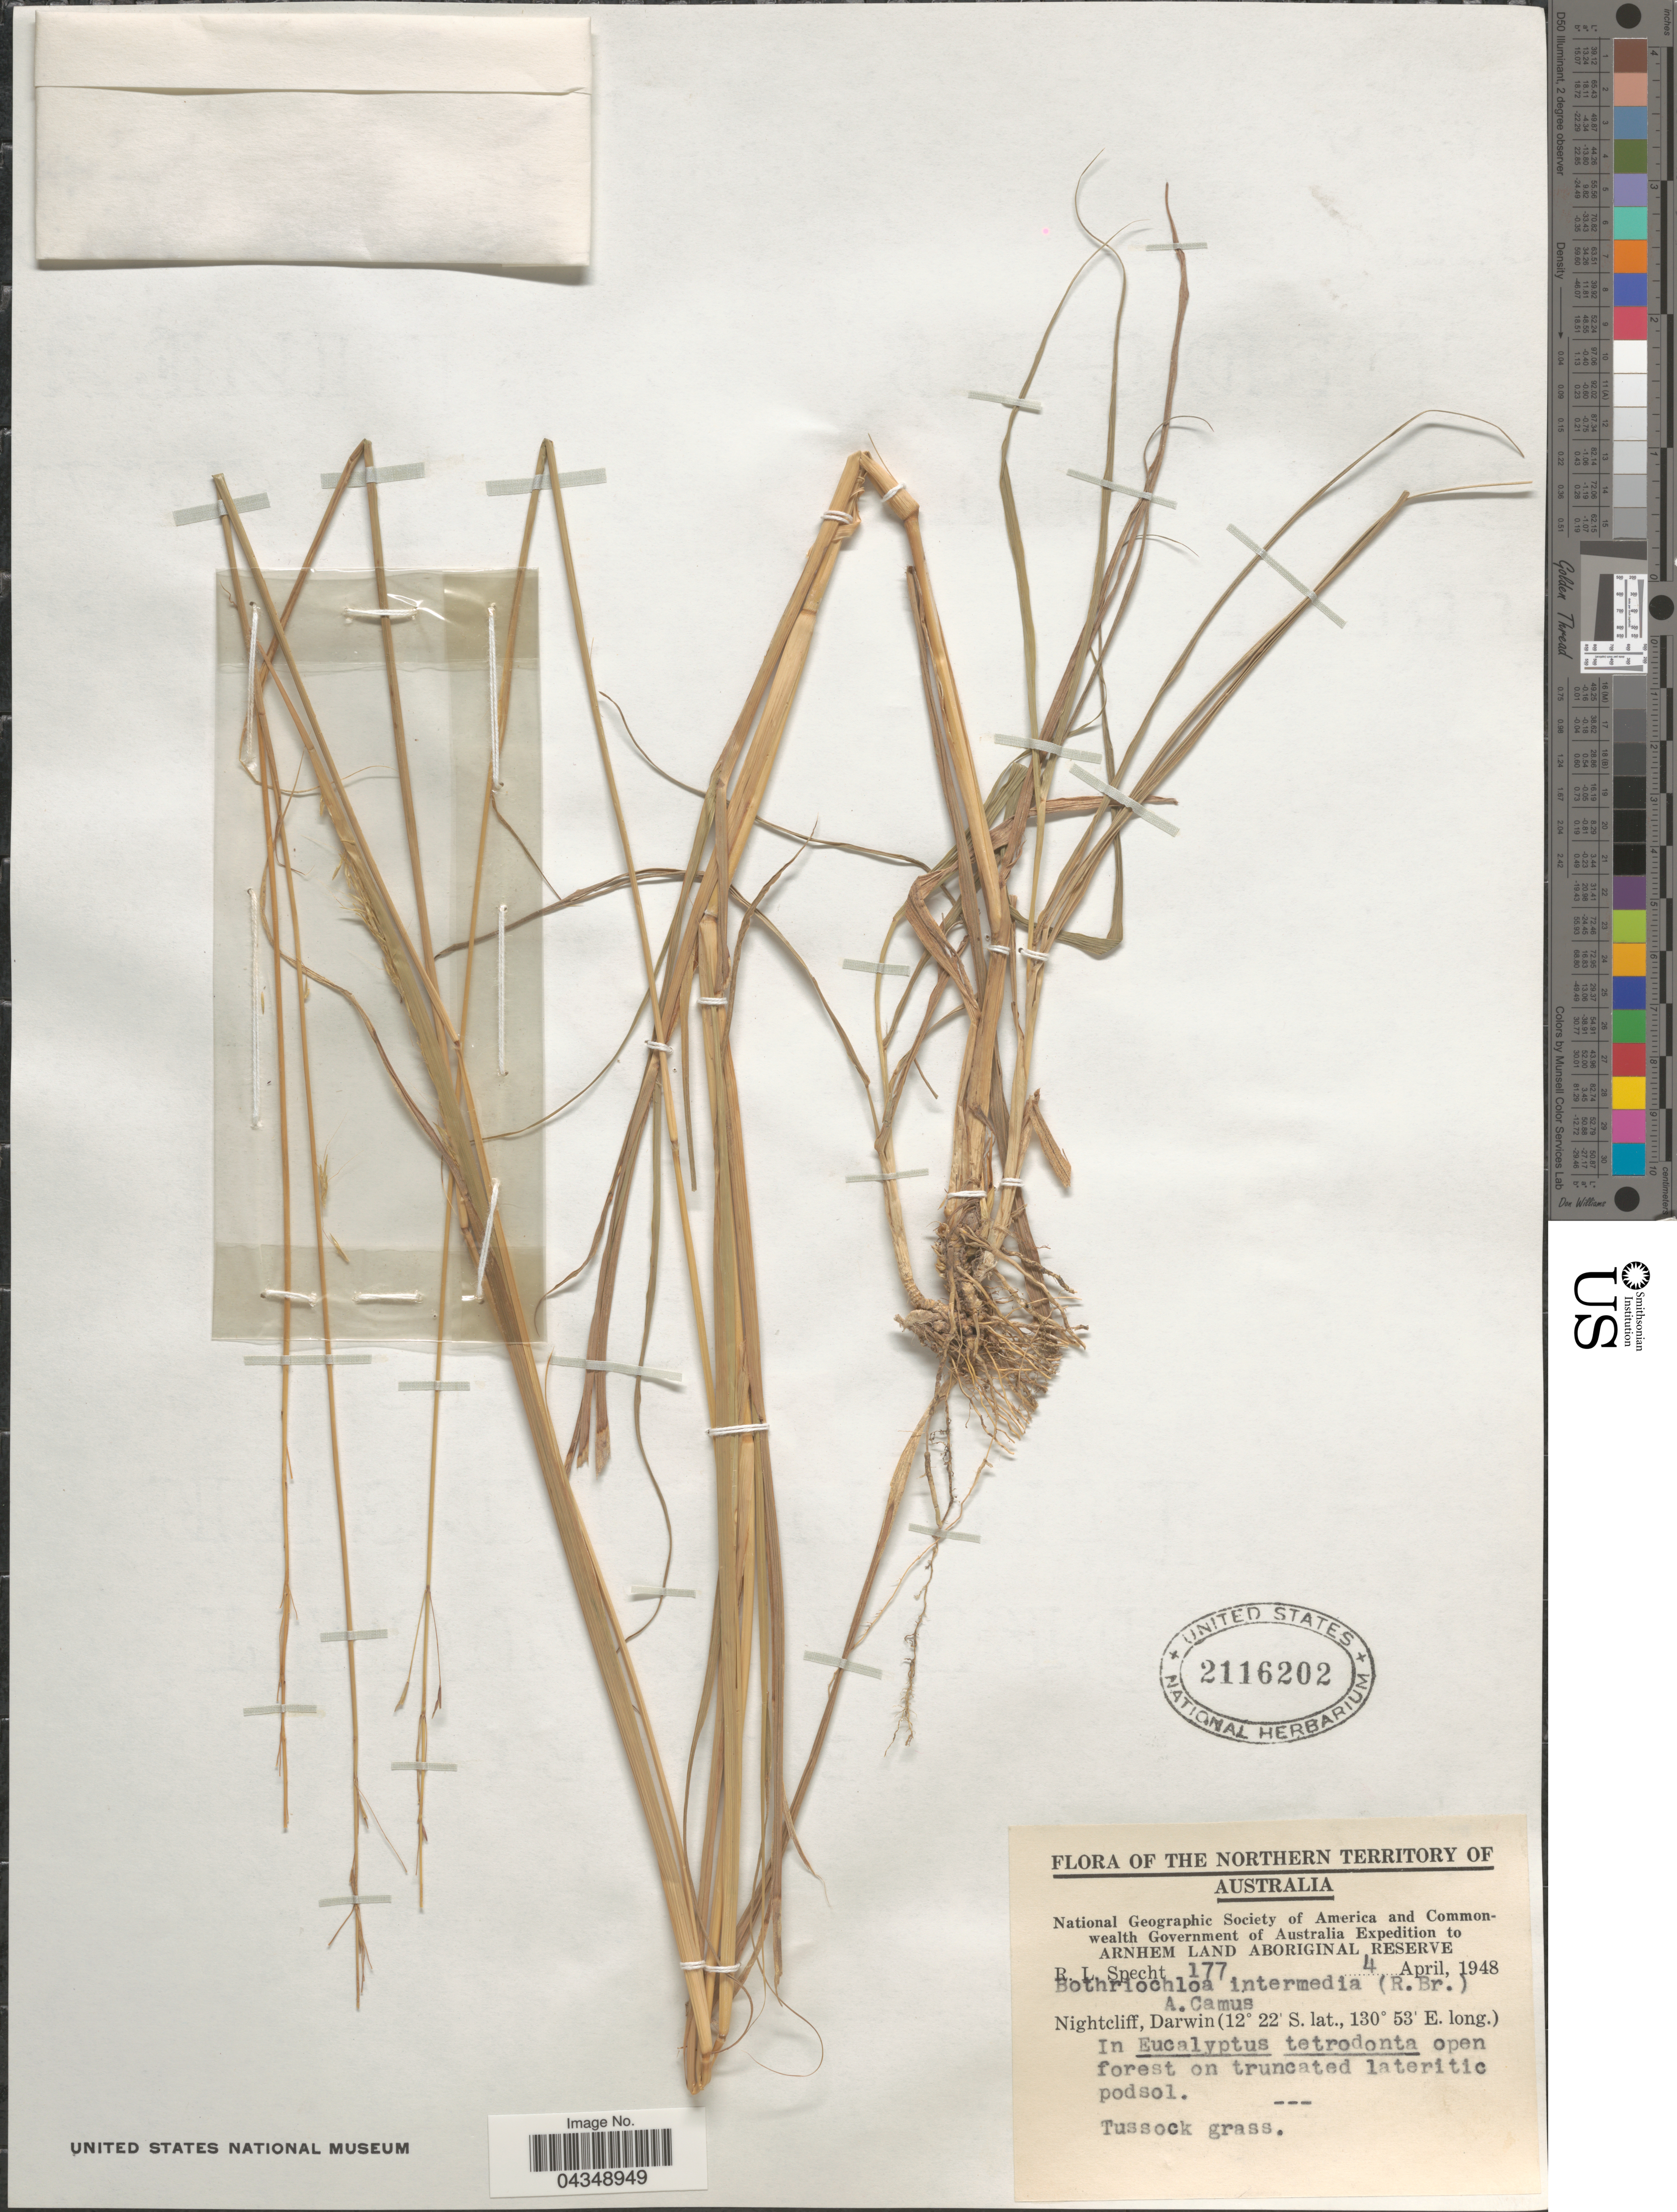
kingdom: Plantae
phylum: Tracheophyta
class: Liliopsida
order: Poales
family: Poaceae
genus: Bothriochloa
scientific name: Bothriochloa bladhii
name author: (Retz.) S.T. Blake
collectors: R. L. Specht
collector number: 177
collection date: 1948-04-04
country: Australia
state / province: Northern Territory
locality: National Geographic Society of America and Commonwealth Government of Australia Expedition to Arnhem Land Aboriginal Reserve. Nightcliff, Darwin.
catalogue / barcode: US 2116202